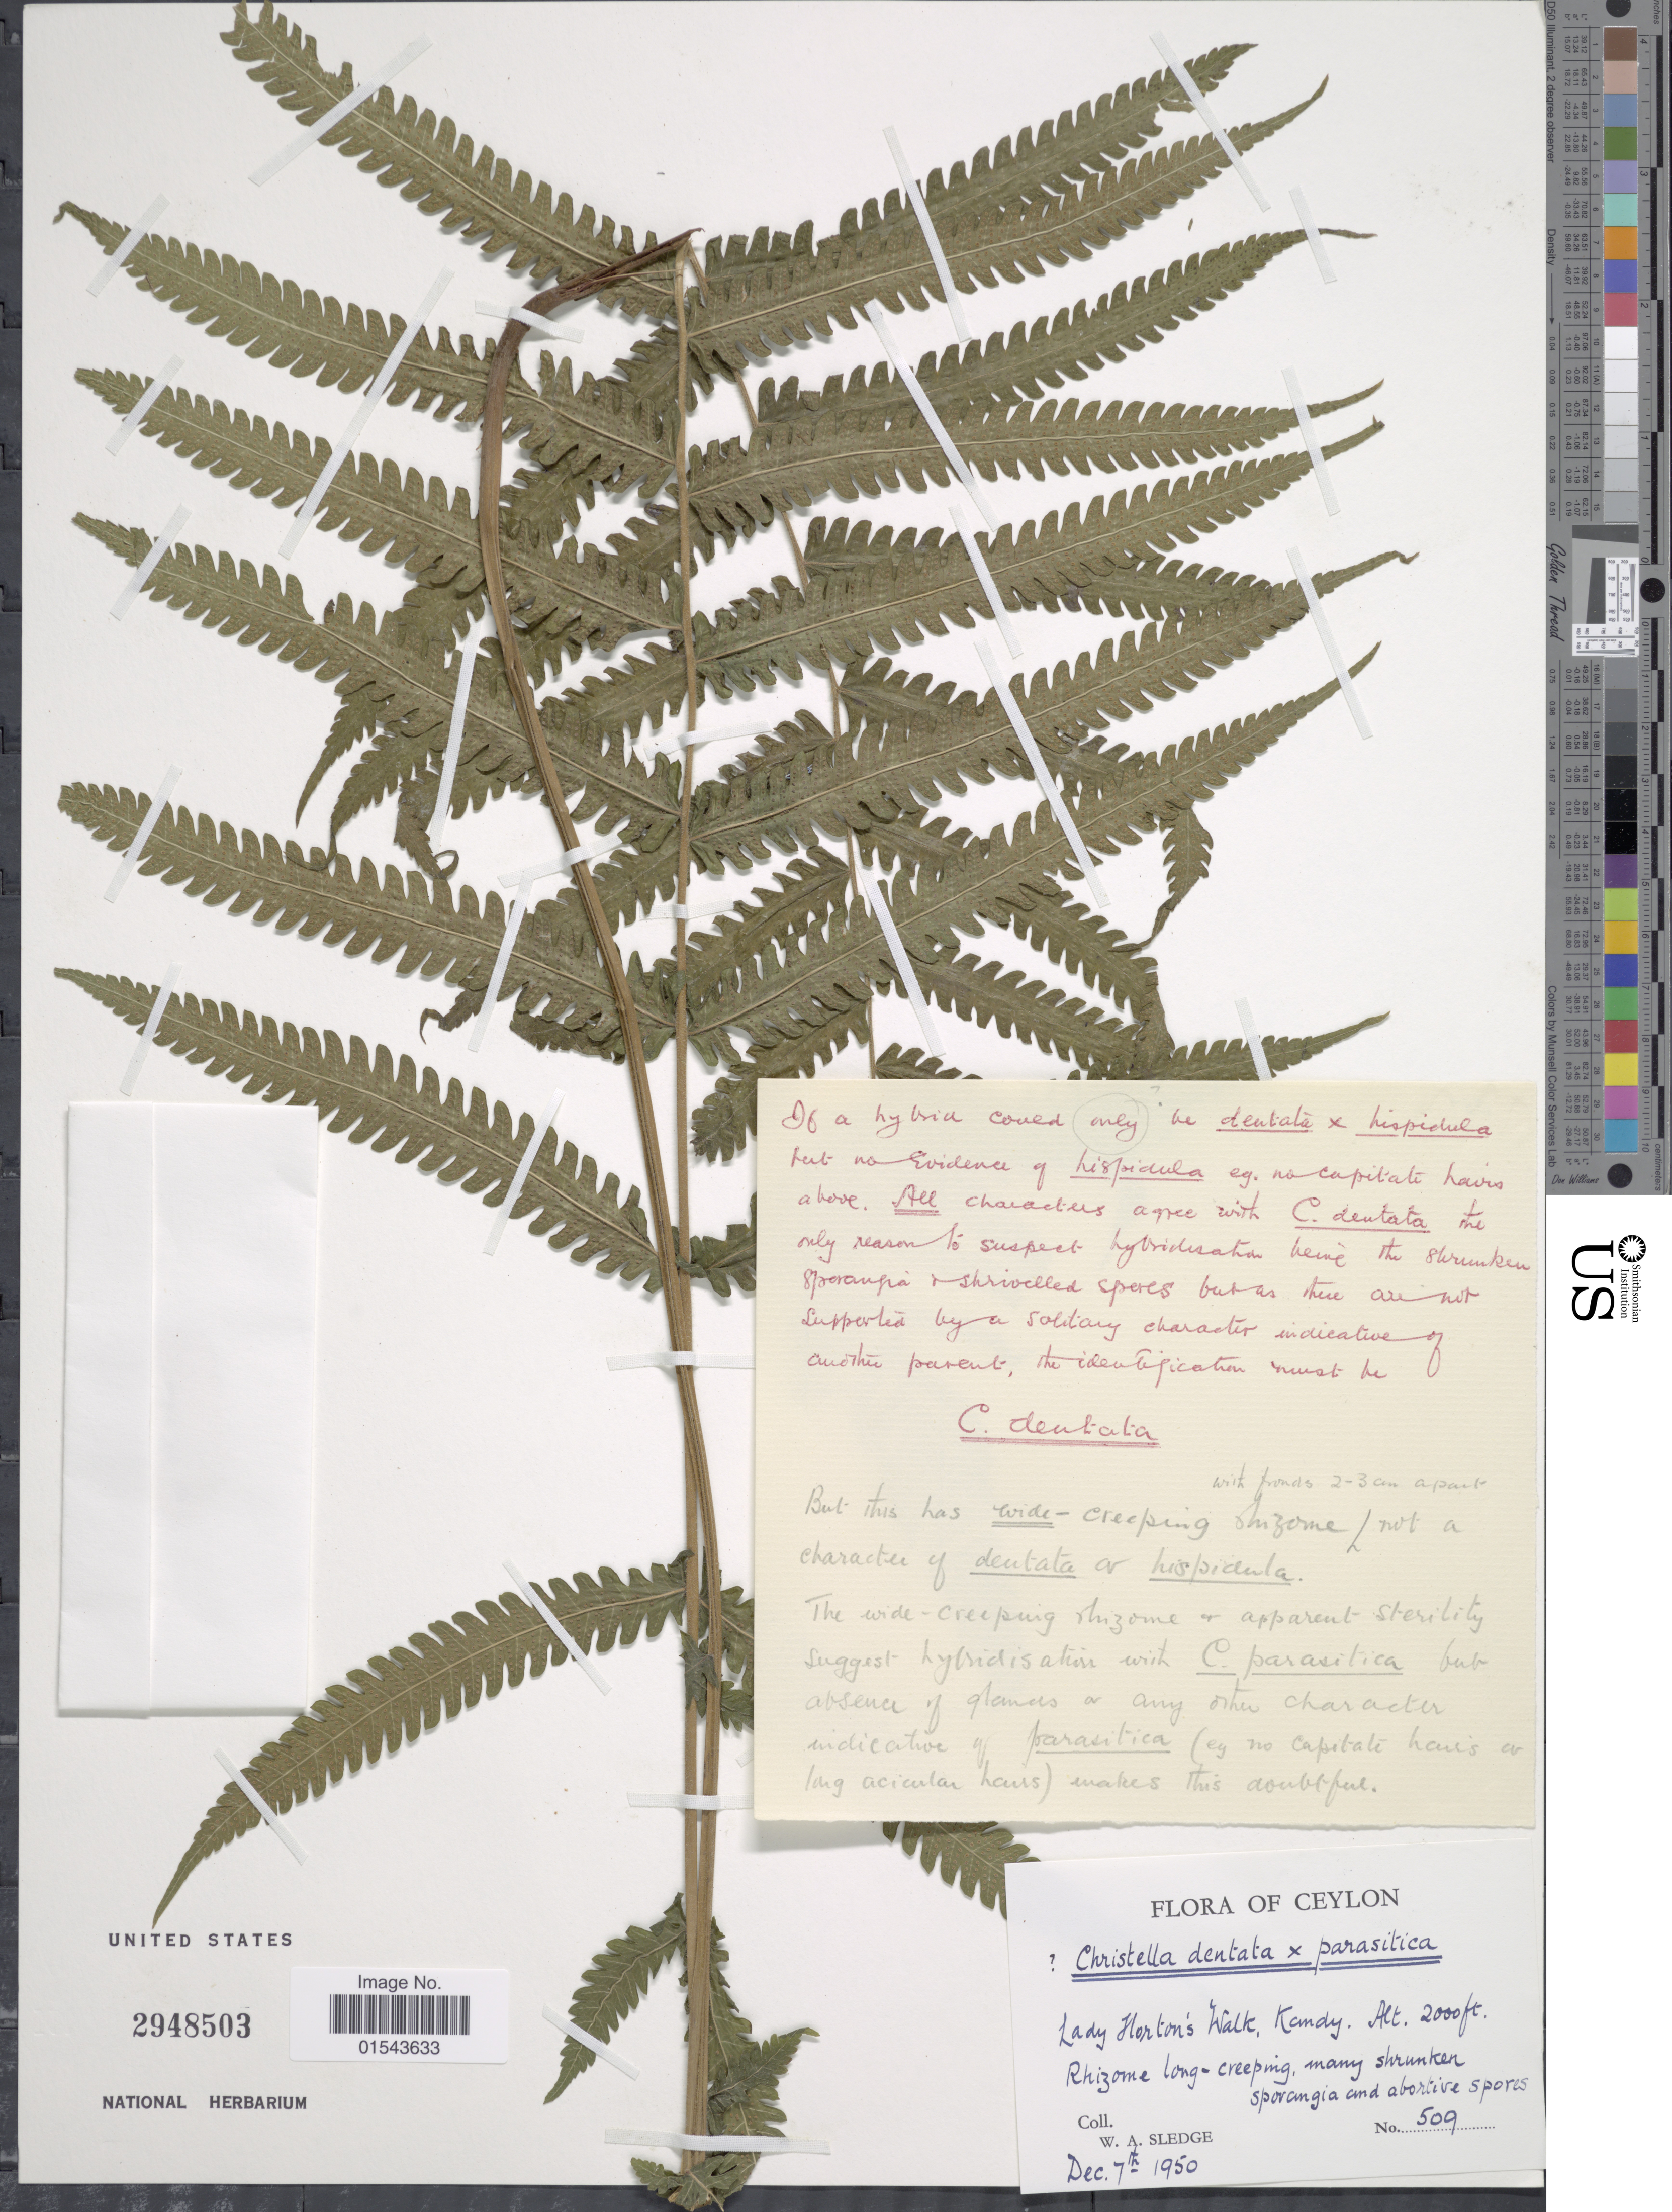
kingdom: Plantae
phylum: Tracheophyta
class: Polypodiopsida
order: Polypodiales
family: Thelypteridaceae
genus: Christella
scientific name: Christella dentata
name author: (Forssk.) Brownsey & Jermy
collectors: W. A. Sledge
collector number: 509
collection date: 1950-12-07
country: Sri Lanka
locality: Ceylon. Lady Horton's Walk, Kandy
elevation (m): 610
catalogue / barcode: US 2948503